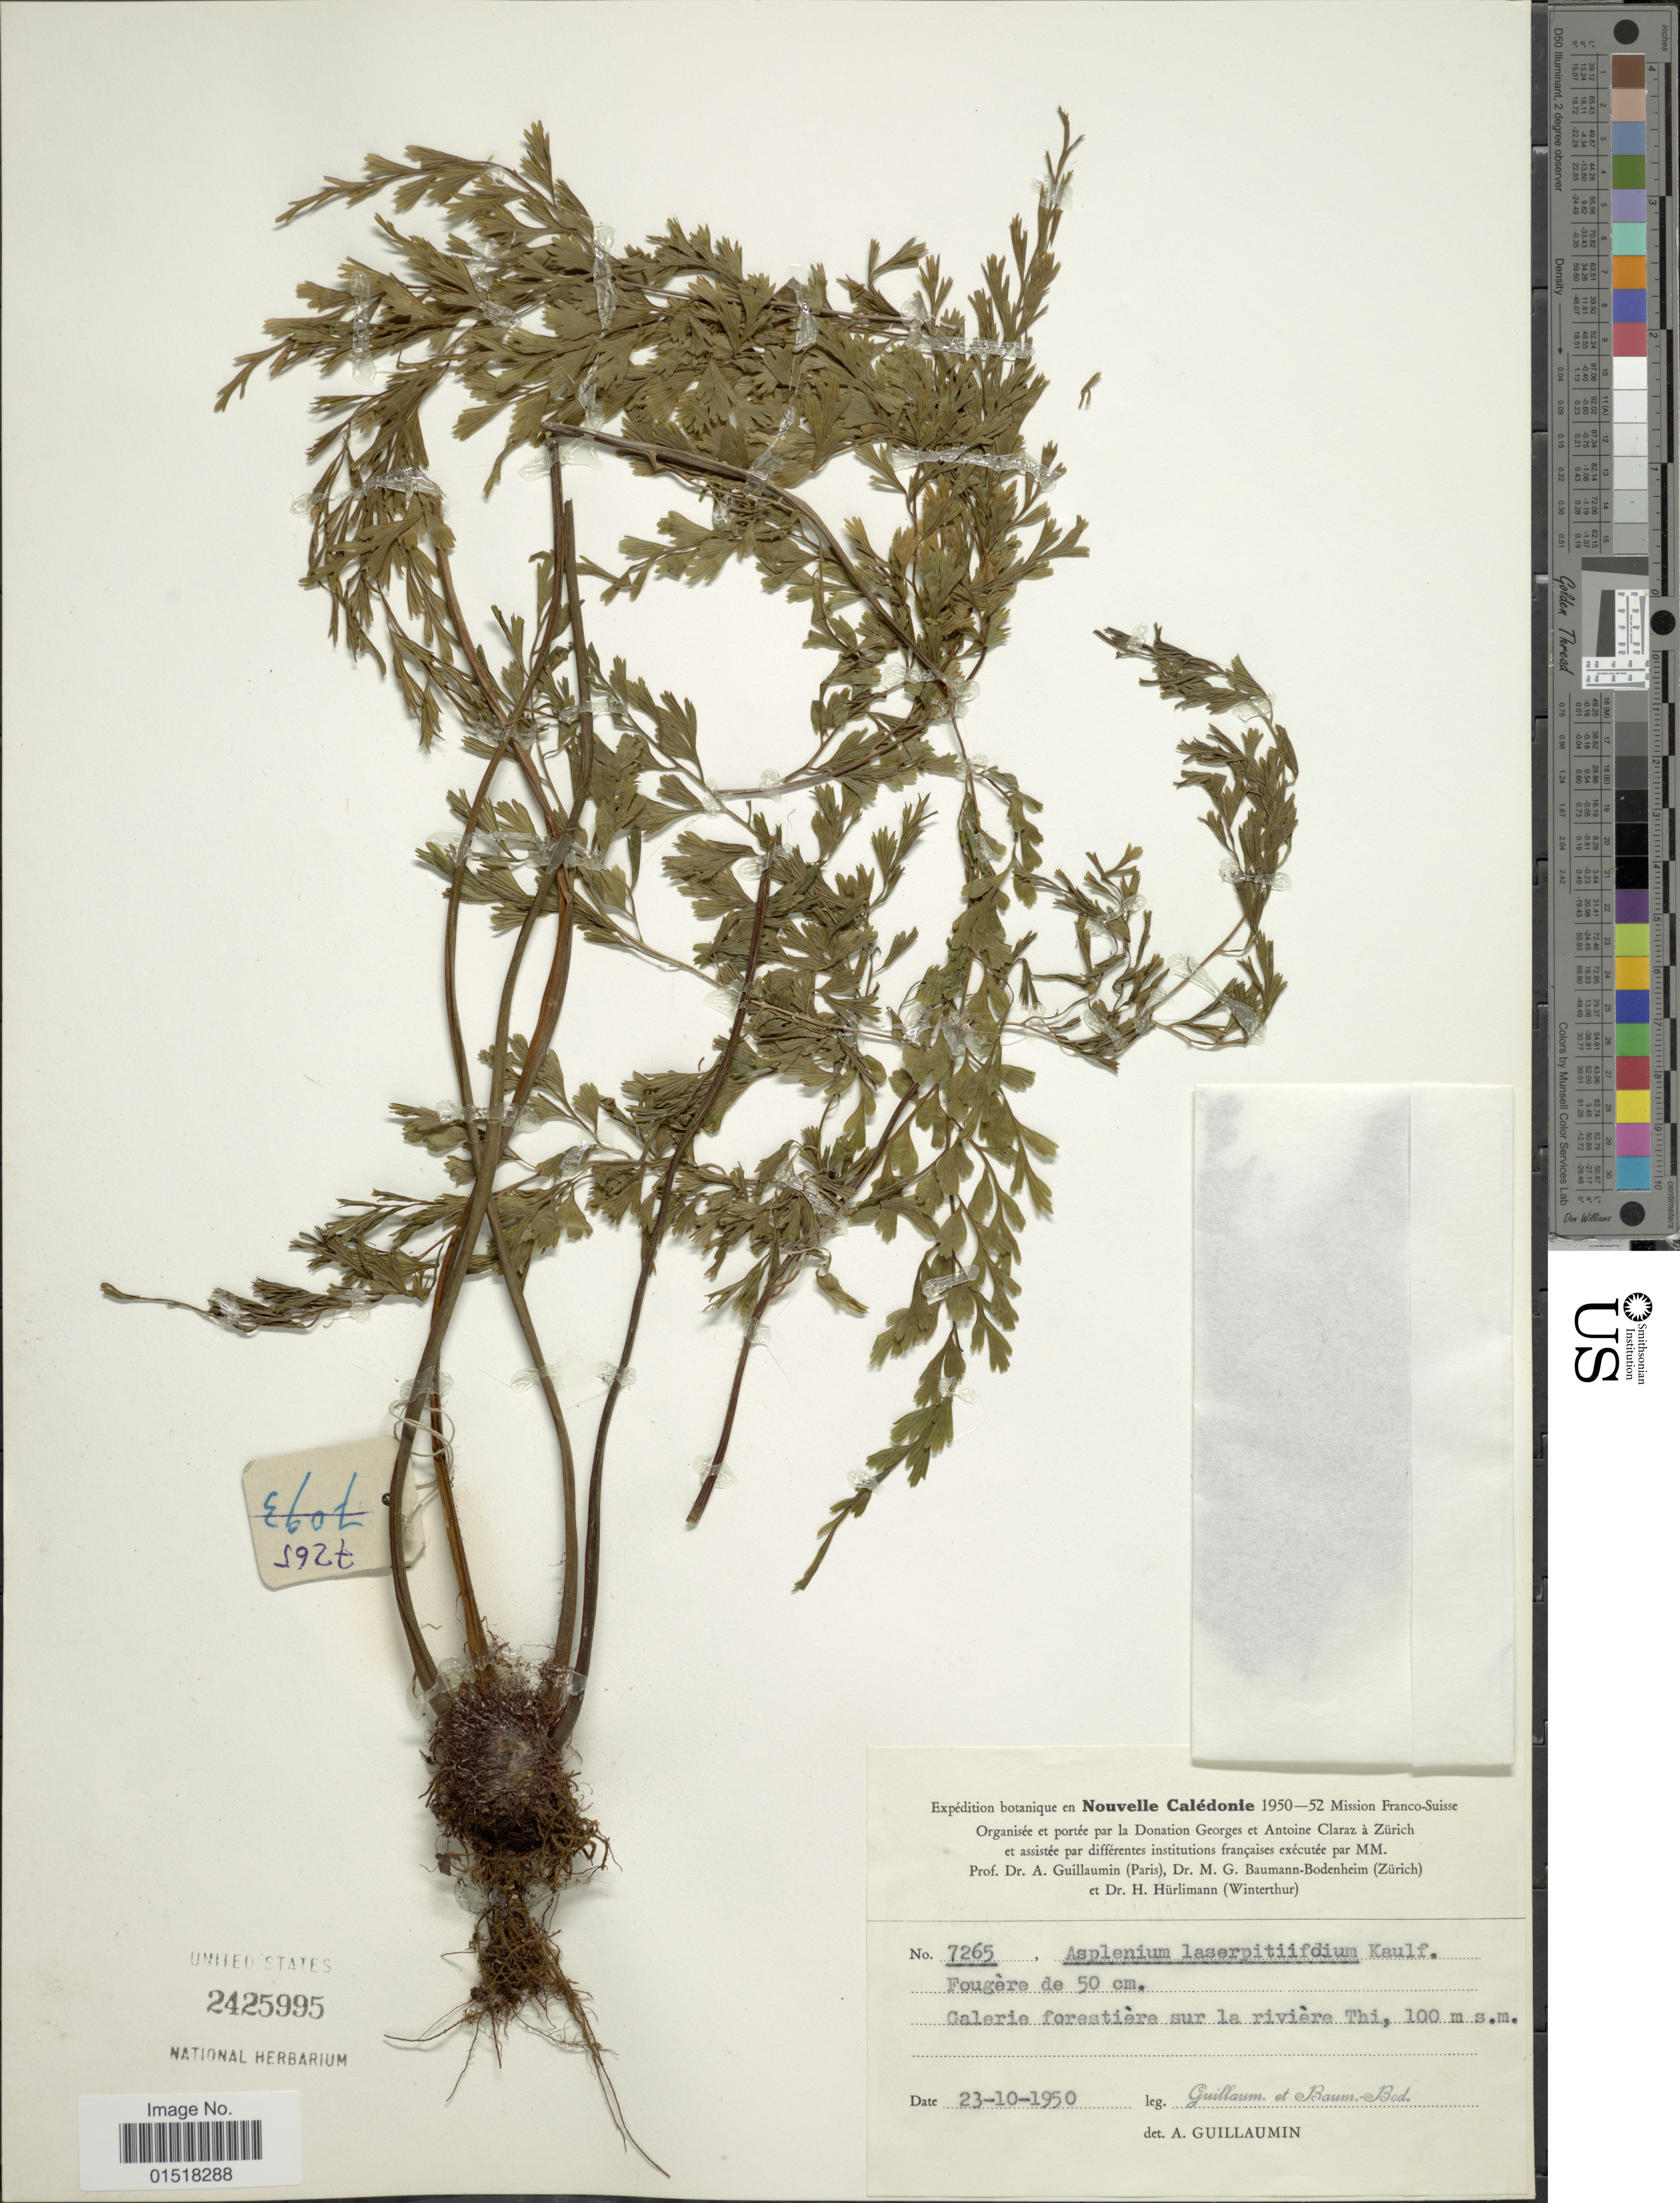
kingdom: Plantae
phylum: Tracheophyta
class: Polypodiopsida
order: Polypodiales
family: Aspleniaceae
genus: Asplenium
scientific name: Asplenium robustum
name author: Blume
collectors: A. Guillaumin & M. G. Baumann-Bodenheim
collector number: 7265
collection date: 1950-10-23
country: New Caledonia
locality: Galerie forestière sur la rivière Thi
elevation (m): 100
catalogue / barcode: US 2425995